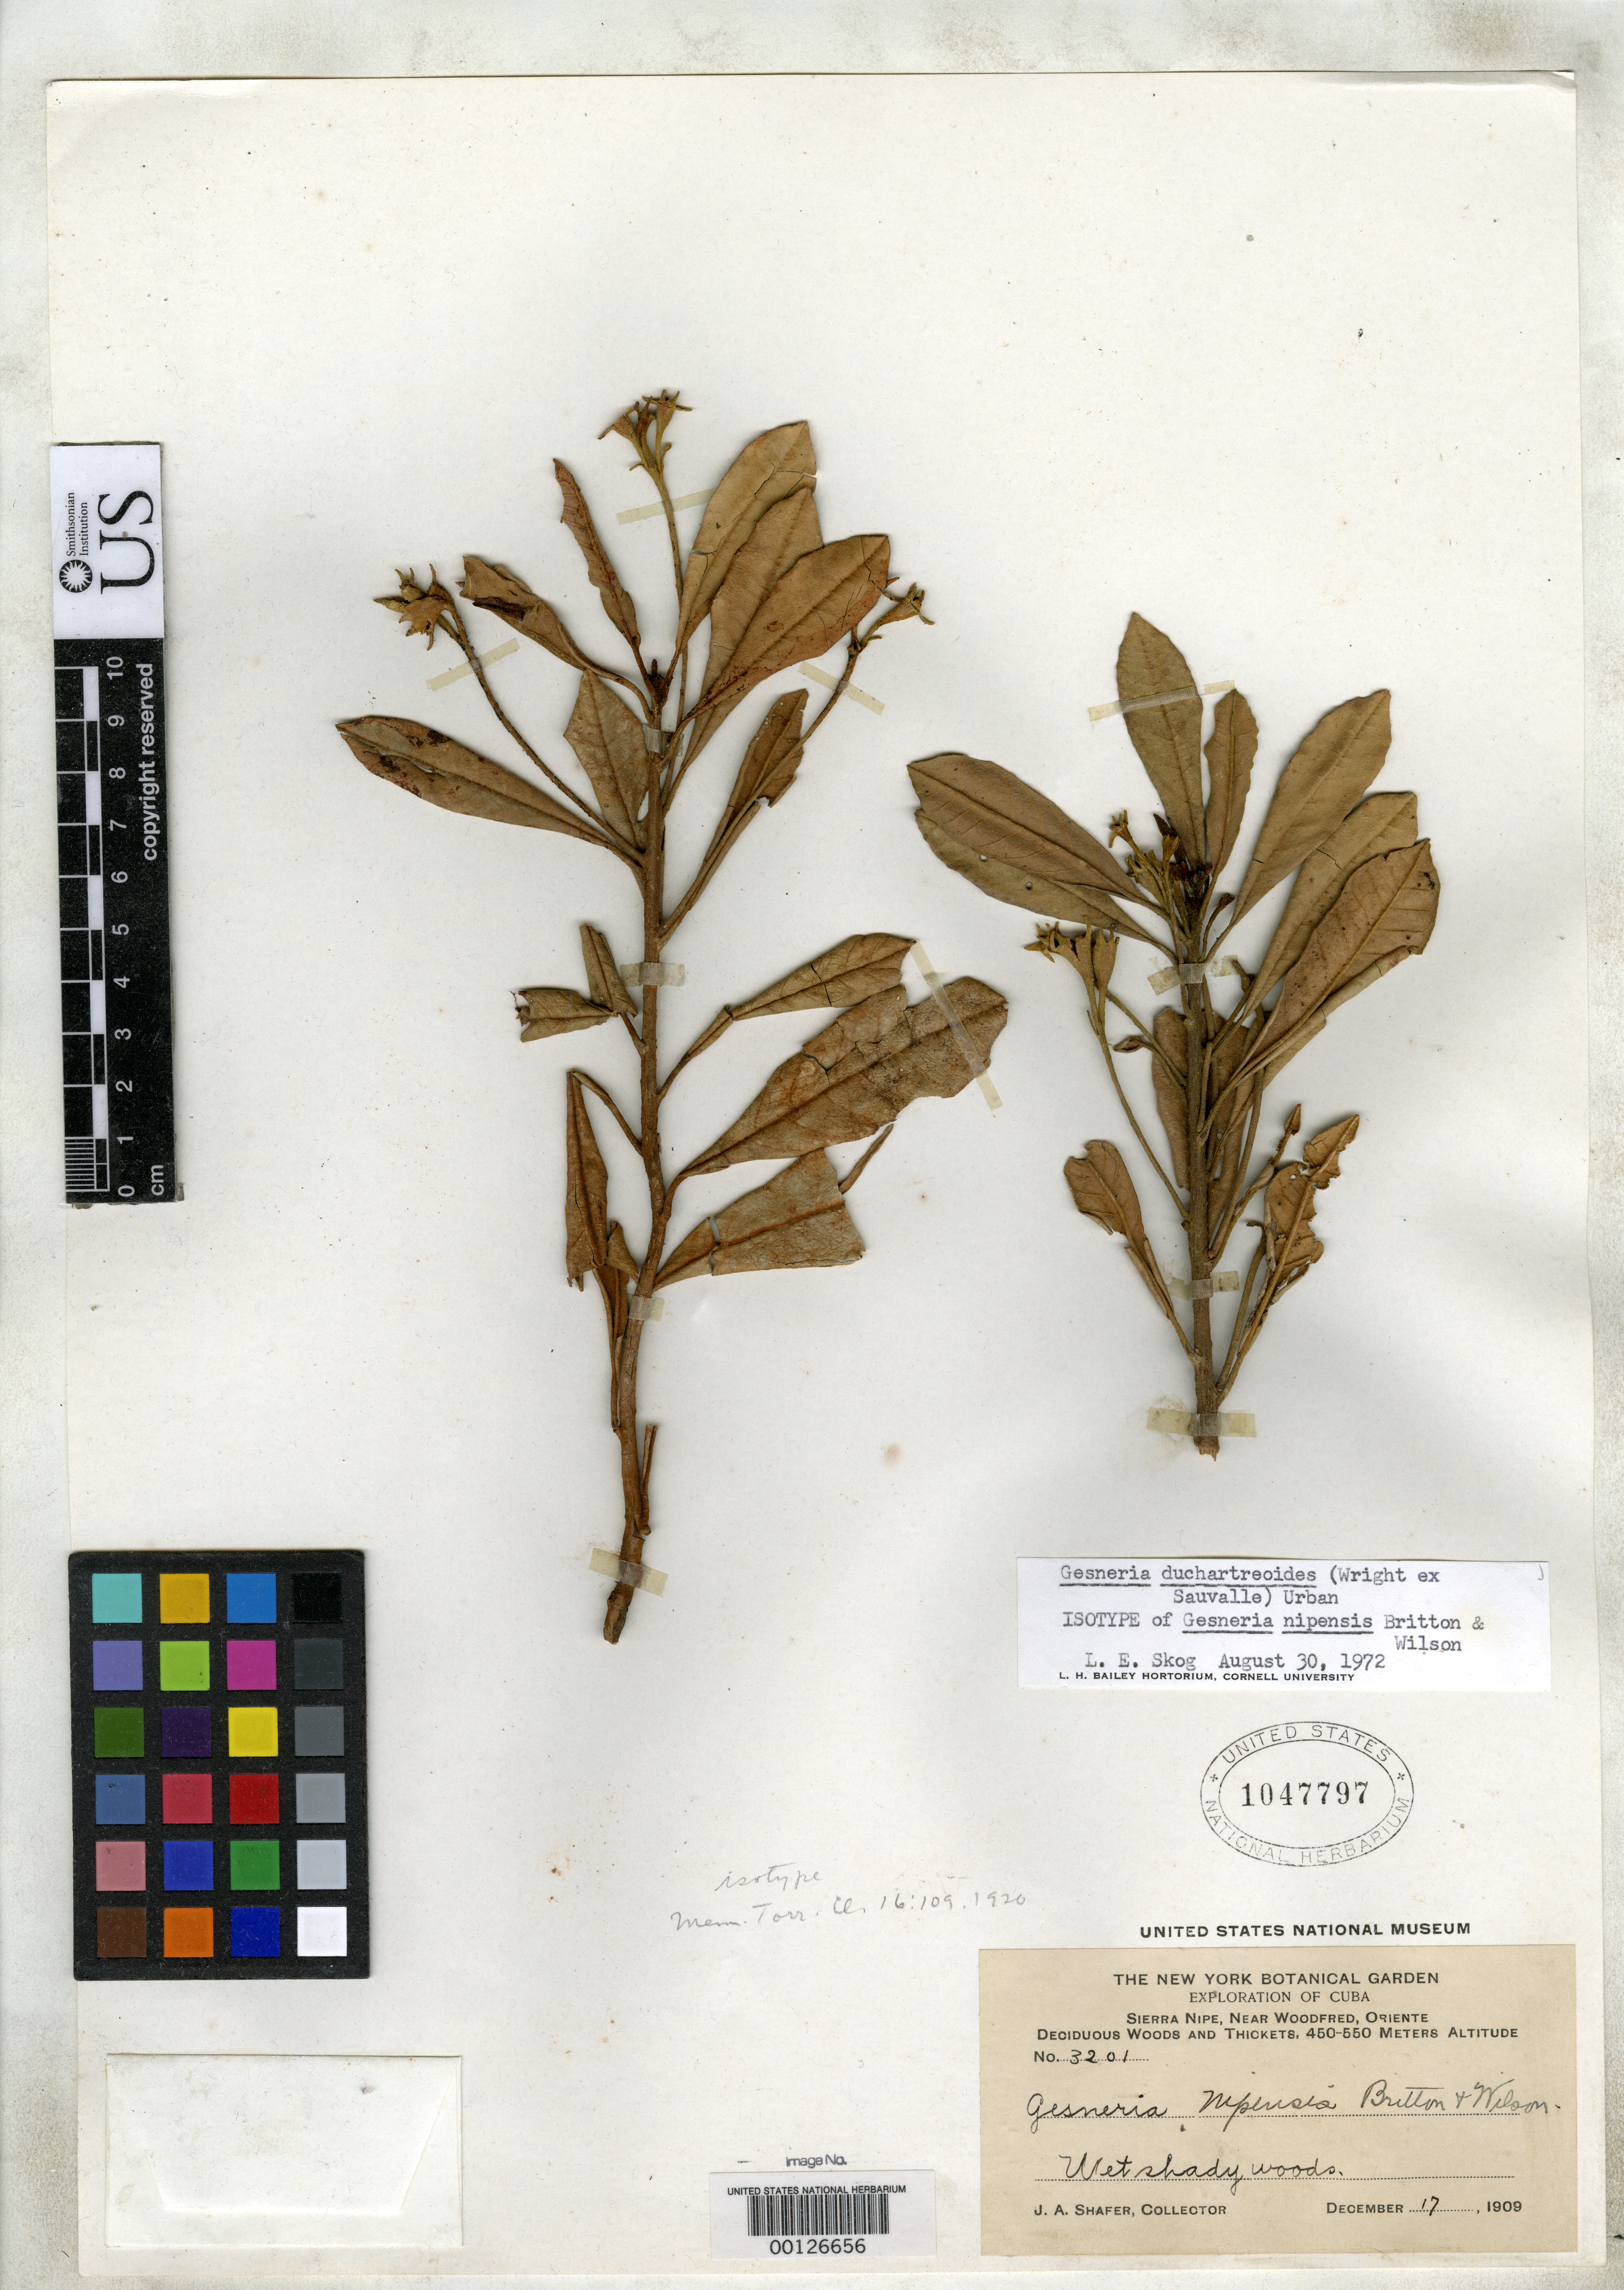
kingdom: Plantae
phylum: Tracheophyta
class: Magnoliopsida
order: Lamiales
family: Gesneriaceae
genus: Gesneria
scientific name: Gesneria nipensis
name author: Britton & P. Wilson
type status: Isotype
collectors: J. A. Shafer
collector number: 3201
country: Cuba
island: Greater Antilles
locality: Sierra Nipe, near Woodfred.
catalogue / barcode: US 1047797